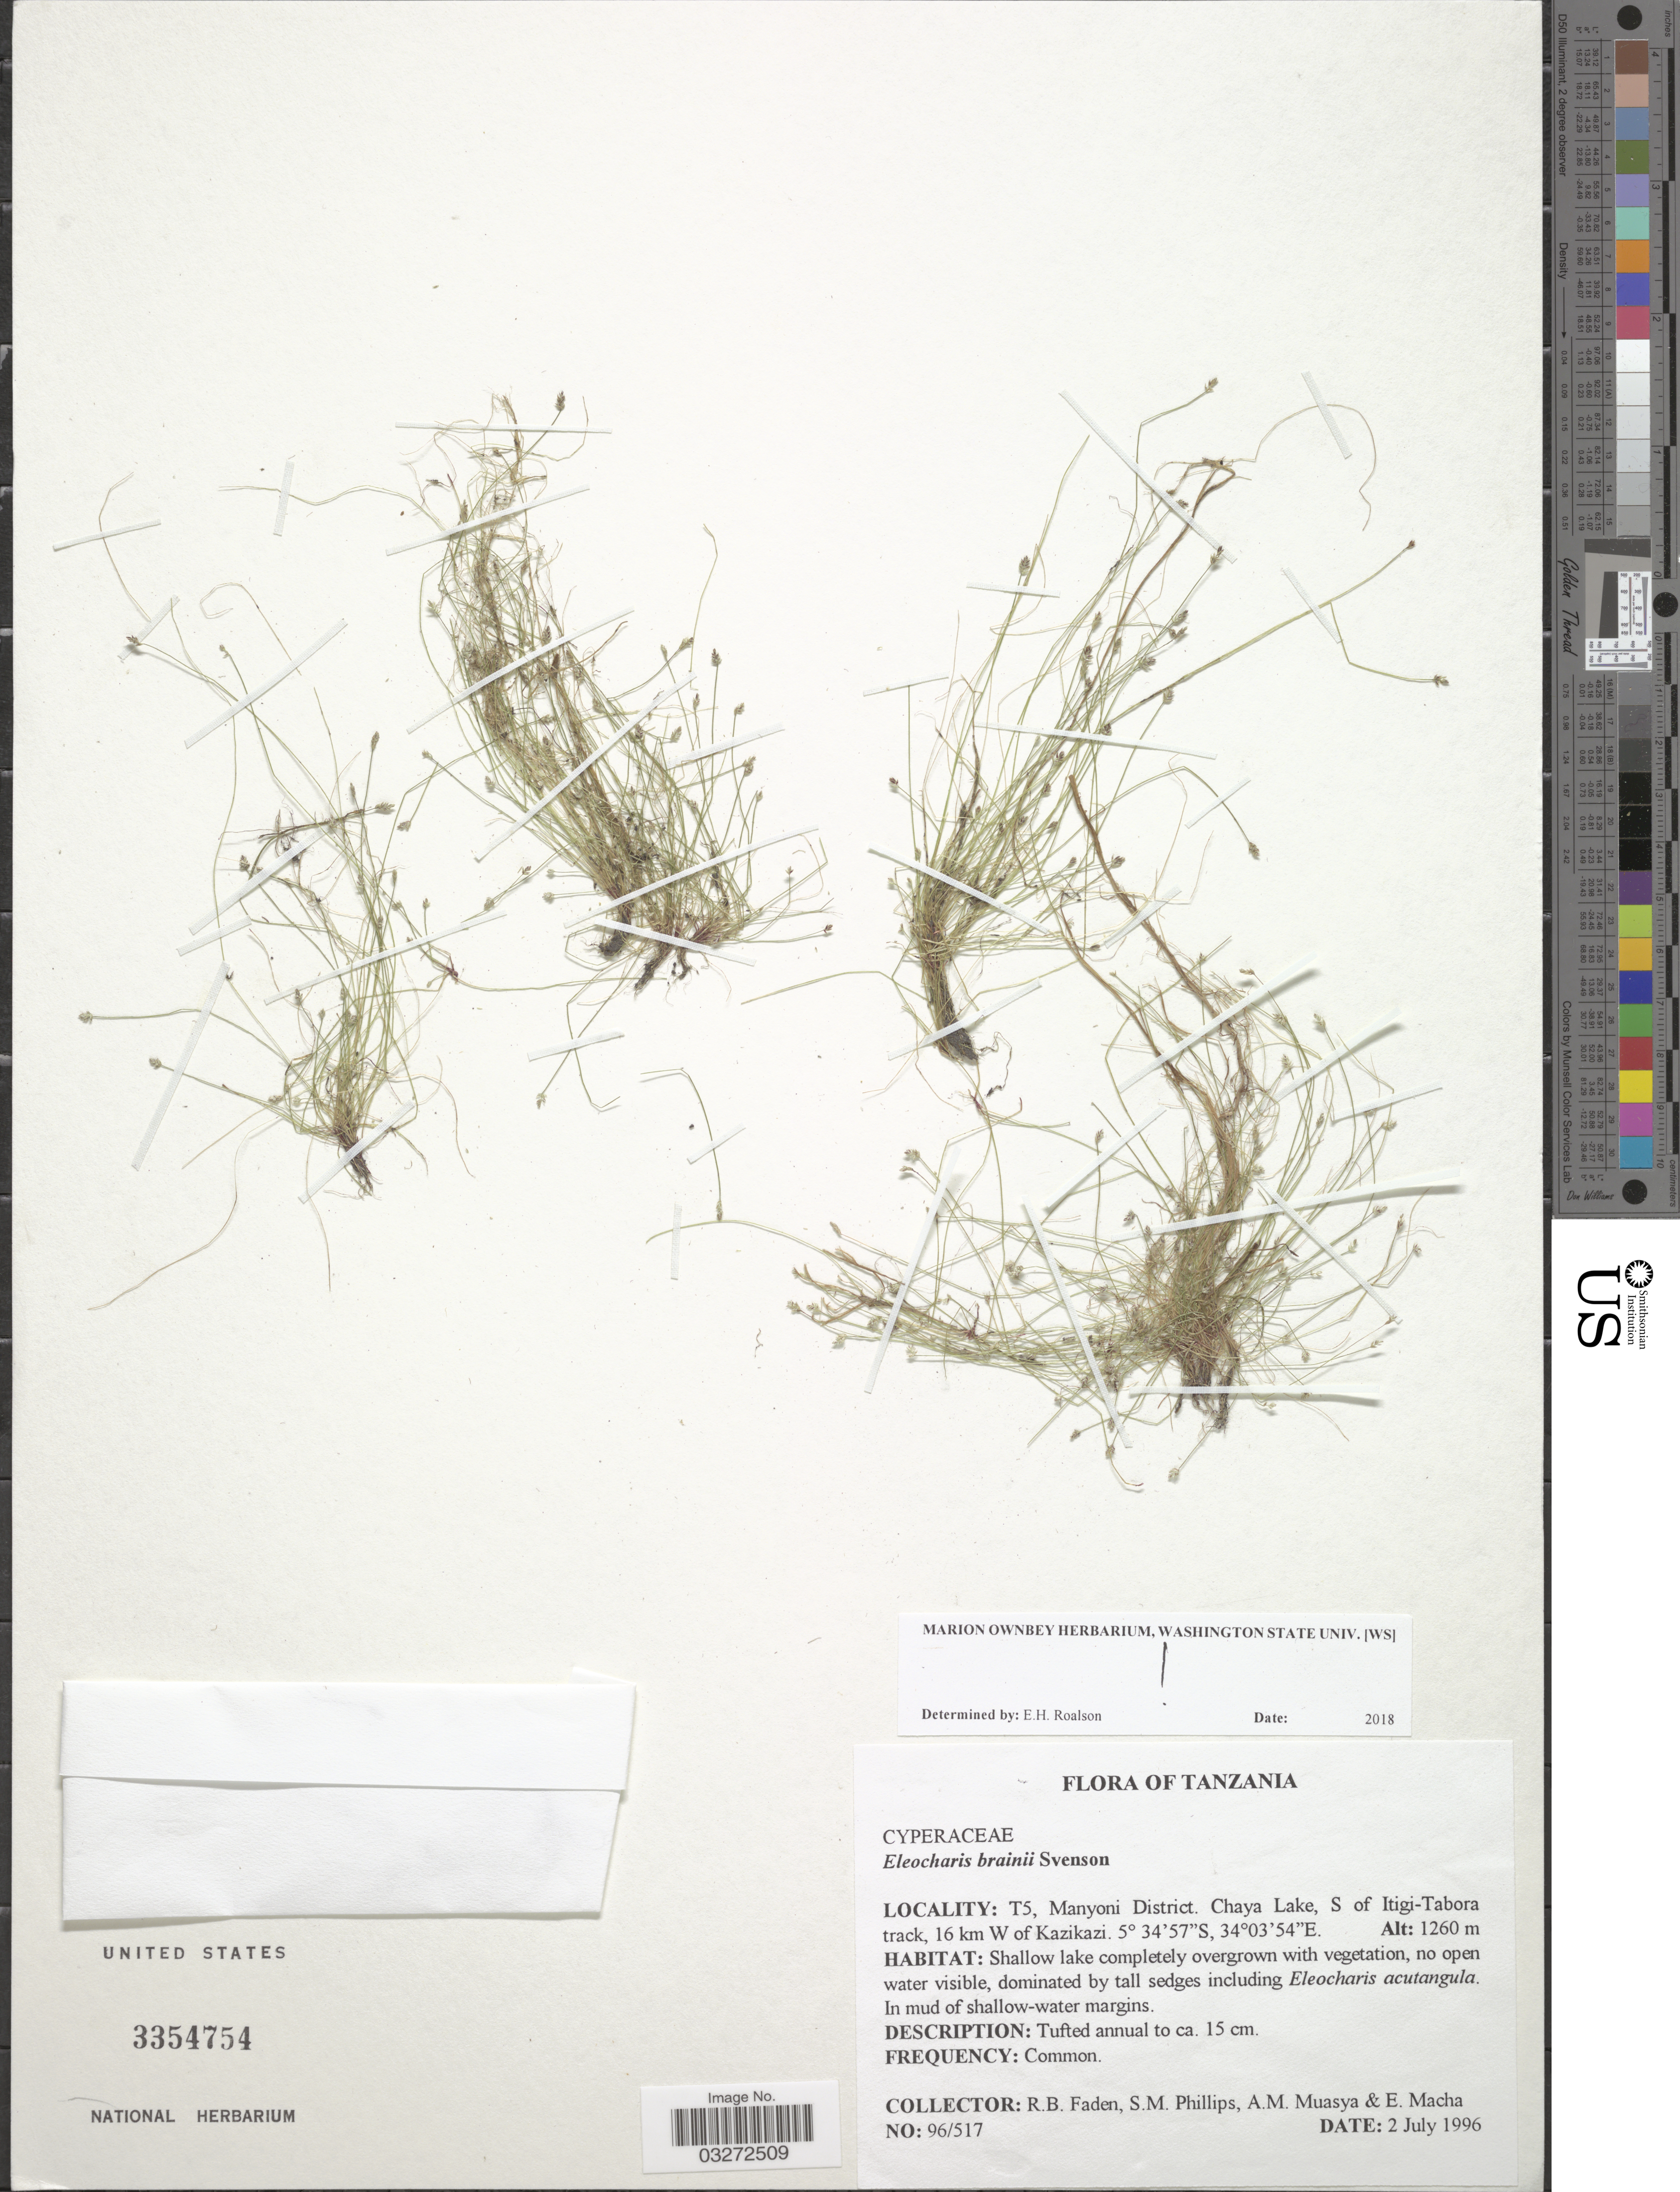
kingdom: Plantae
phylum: Tracheophyta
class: Liliopsida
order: Poales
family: Cyperaceae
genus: Eleocharis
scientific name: Eleocharis brainii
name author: Svenson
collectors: R. B. Faden, S. M. Phillips, A. Muasya & E. Macha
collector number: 96/517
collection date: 1996-07-02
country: Tanzania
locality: T5, Manyoni District. Chaya Lake, S of Itigi-Tabora track, 16 km W of Kazikazi.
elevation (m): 1260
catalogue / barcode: US 3354754